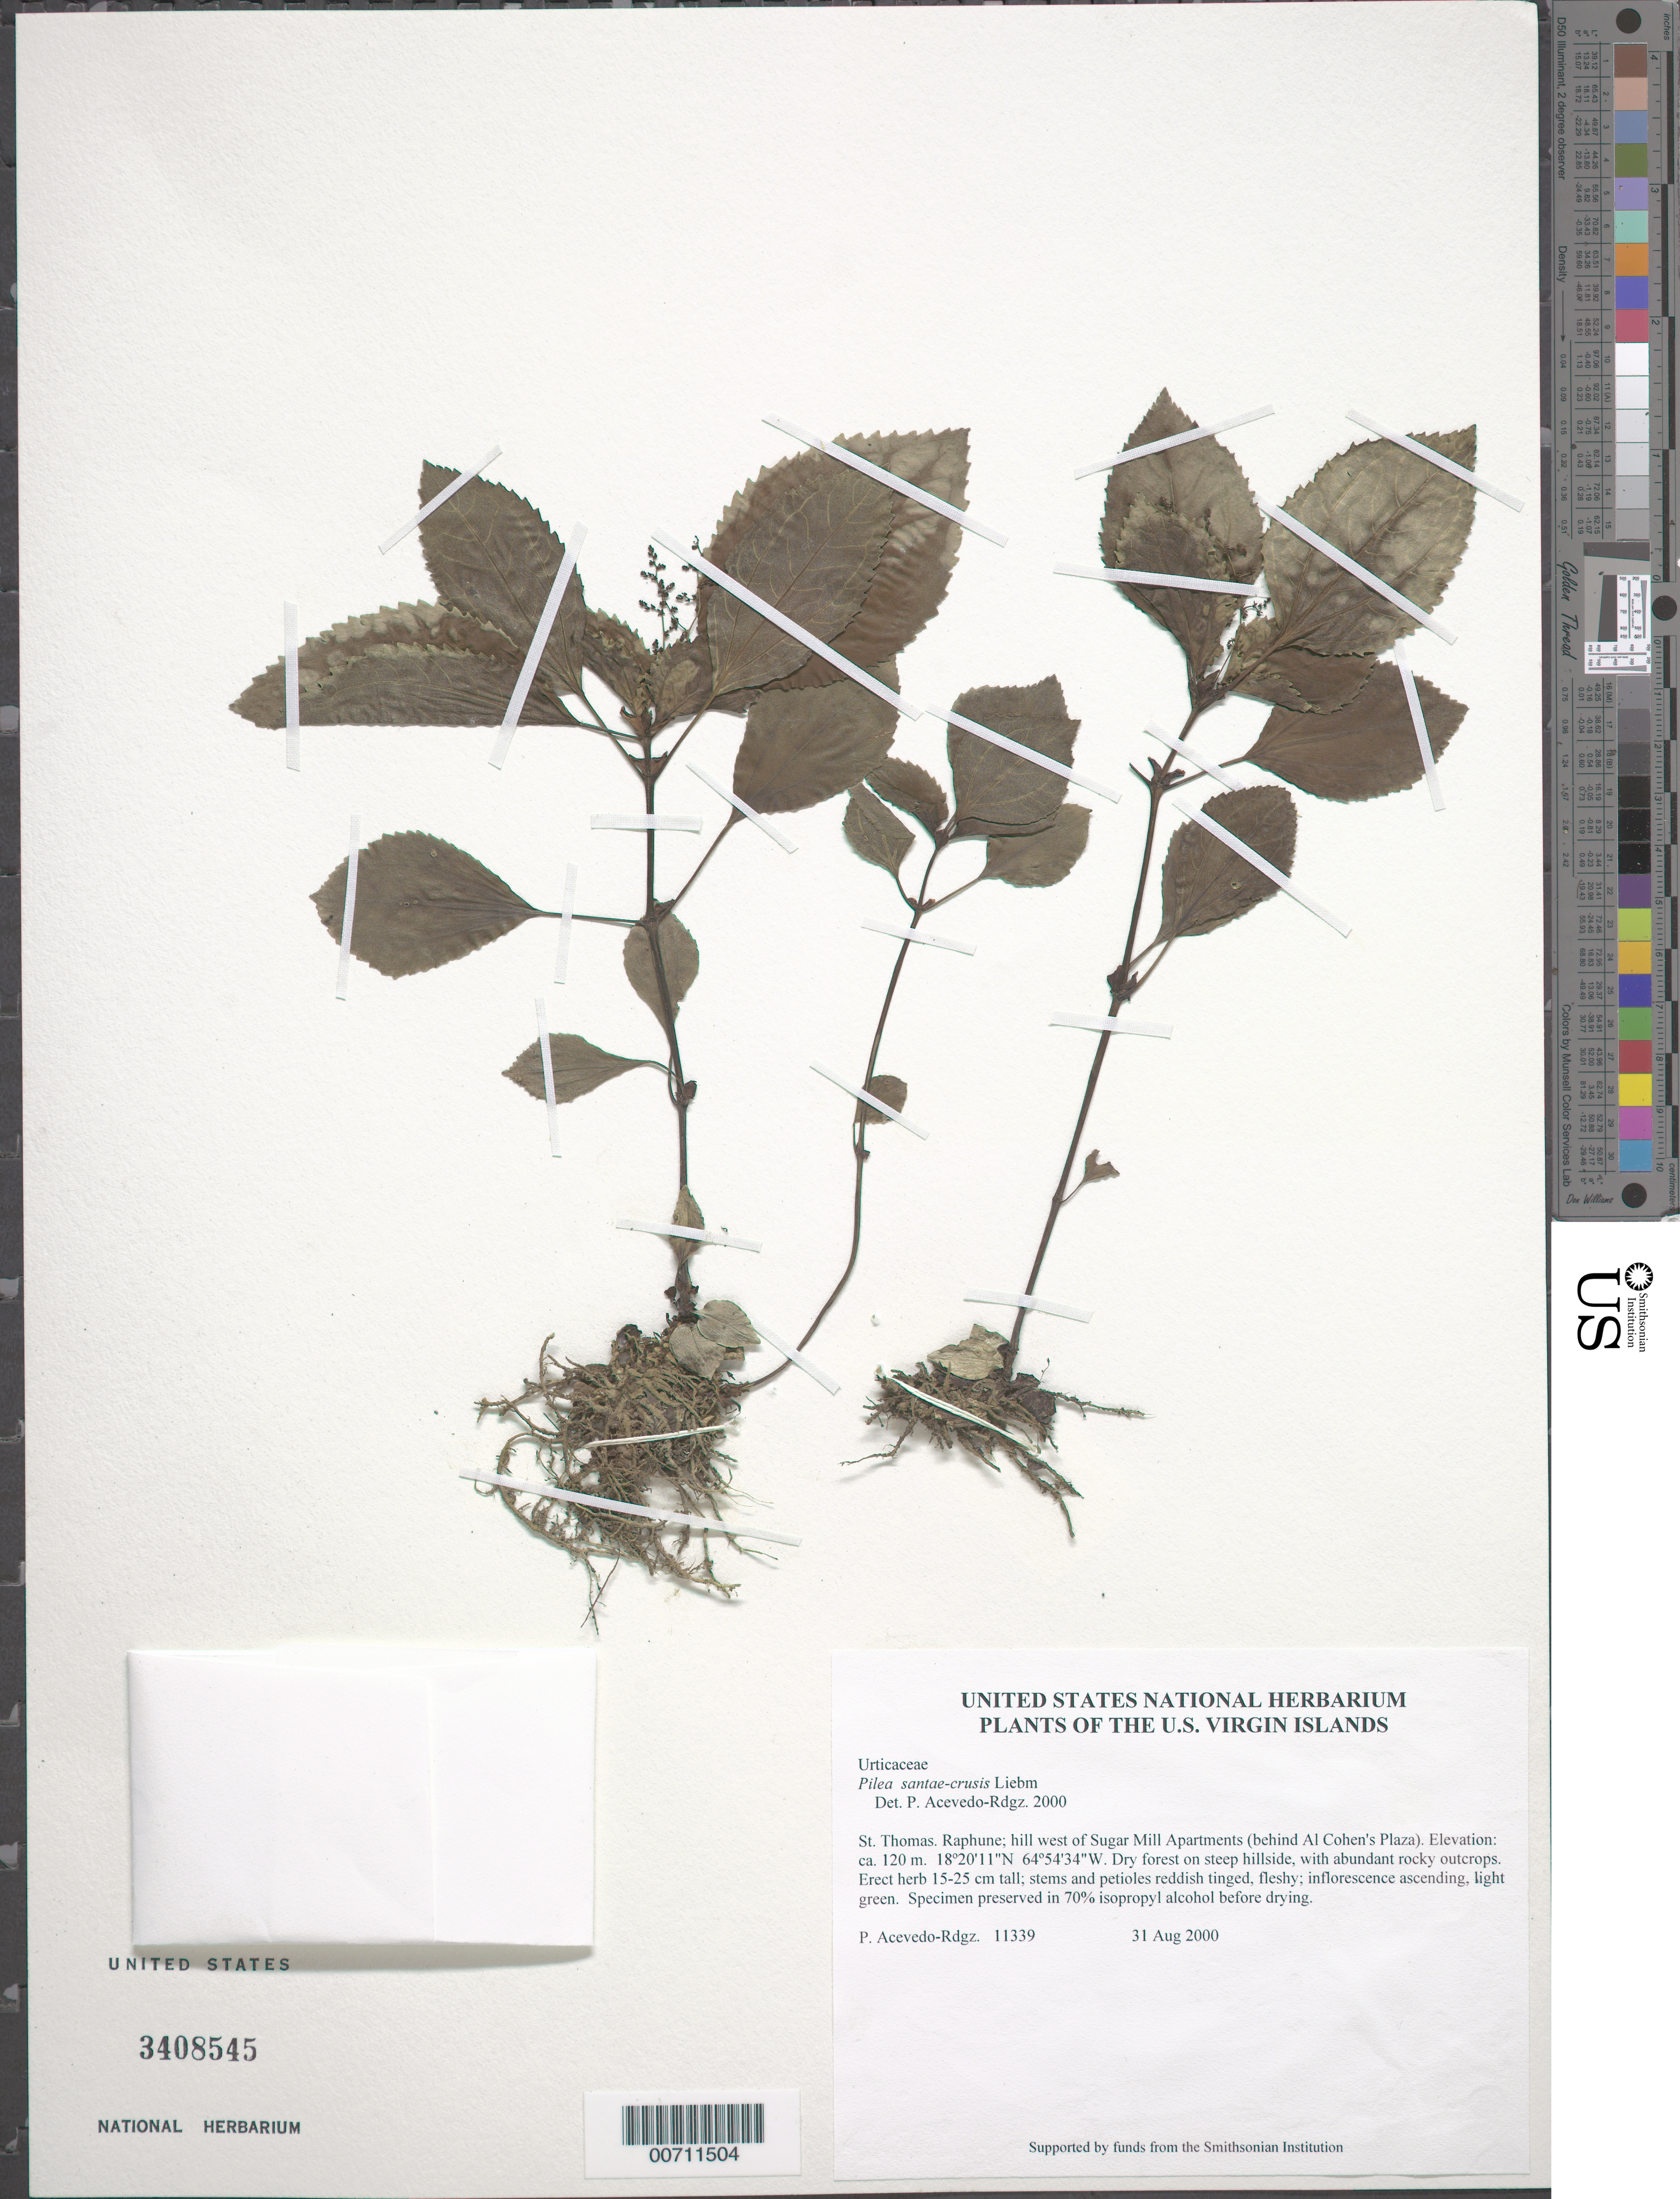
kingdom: Plantae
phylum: Tracheophyta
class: Magnoliopsida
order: Rosales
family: Urticaceae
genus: Pilea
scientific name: Pilea sanctae-crucis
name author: Liebm.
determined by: Acevedo-Rodríguez, P., (BOT), Smithsonian Institution - National Museum of Natural History (UNITED STATES)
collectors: P. Acevedo-Rodr.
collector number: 11339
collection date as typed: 31 Aug 2000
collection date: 2000-08-31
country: U.S. Virgin Islands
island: St. Thomas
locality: Raphune; hill west of Sugar Mill Apartments (behind Al Cohen's Plaza).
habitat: Dry forest on steep hillside, with abundant rocky outcrops.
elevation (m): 120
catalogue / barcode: US 3408545